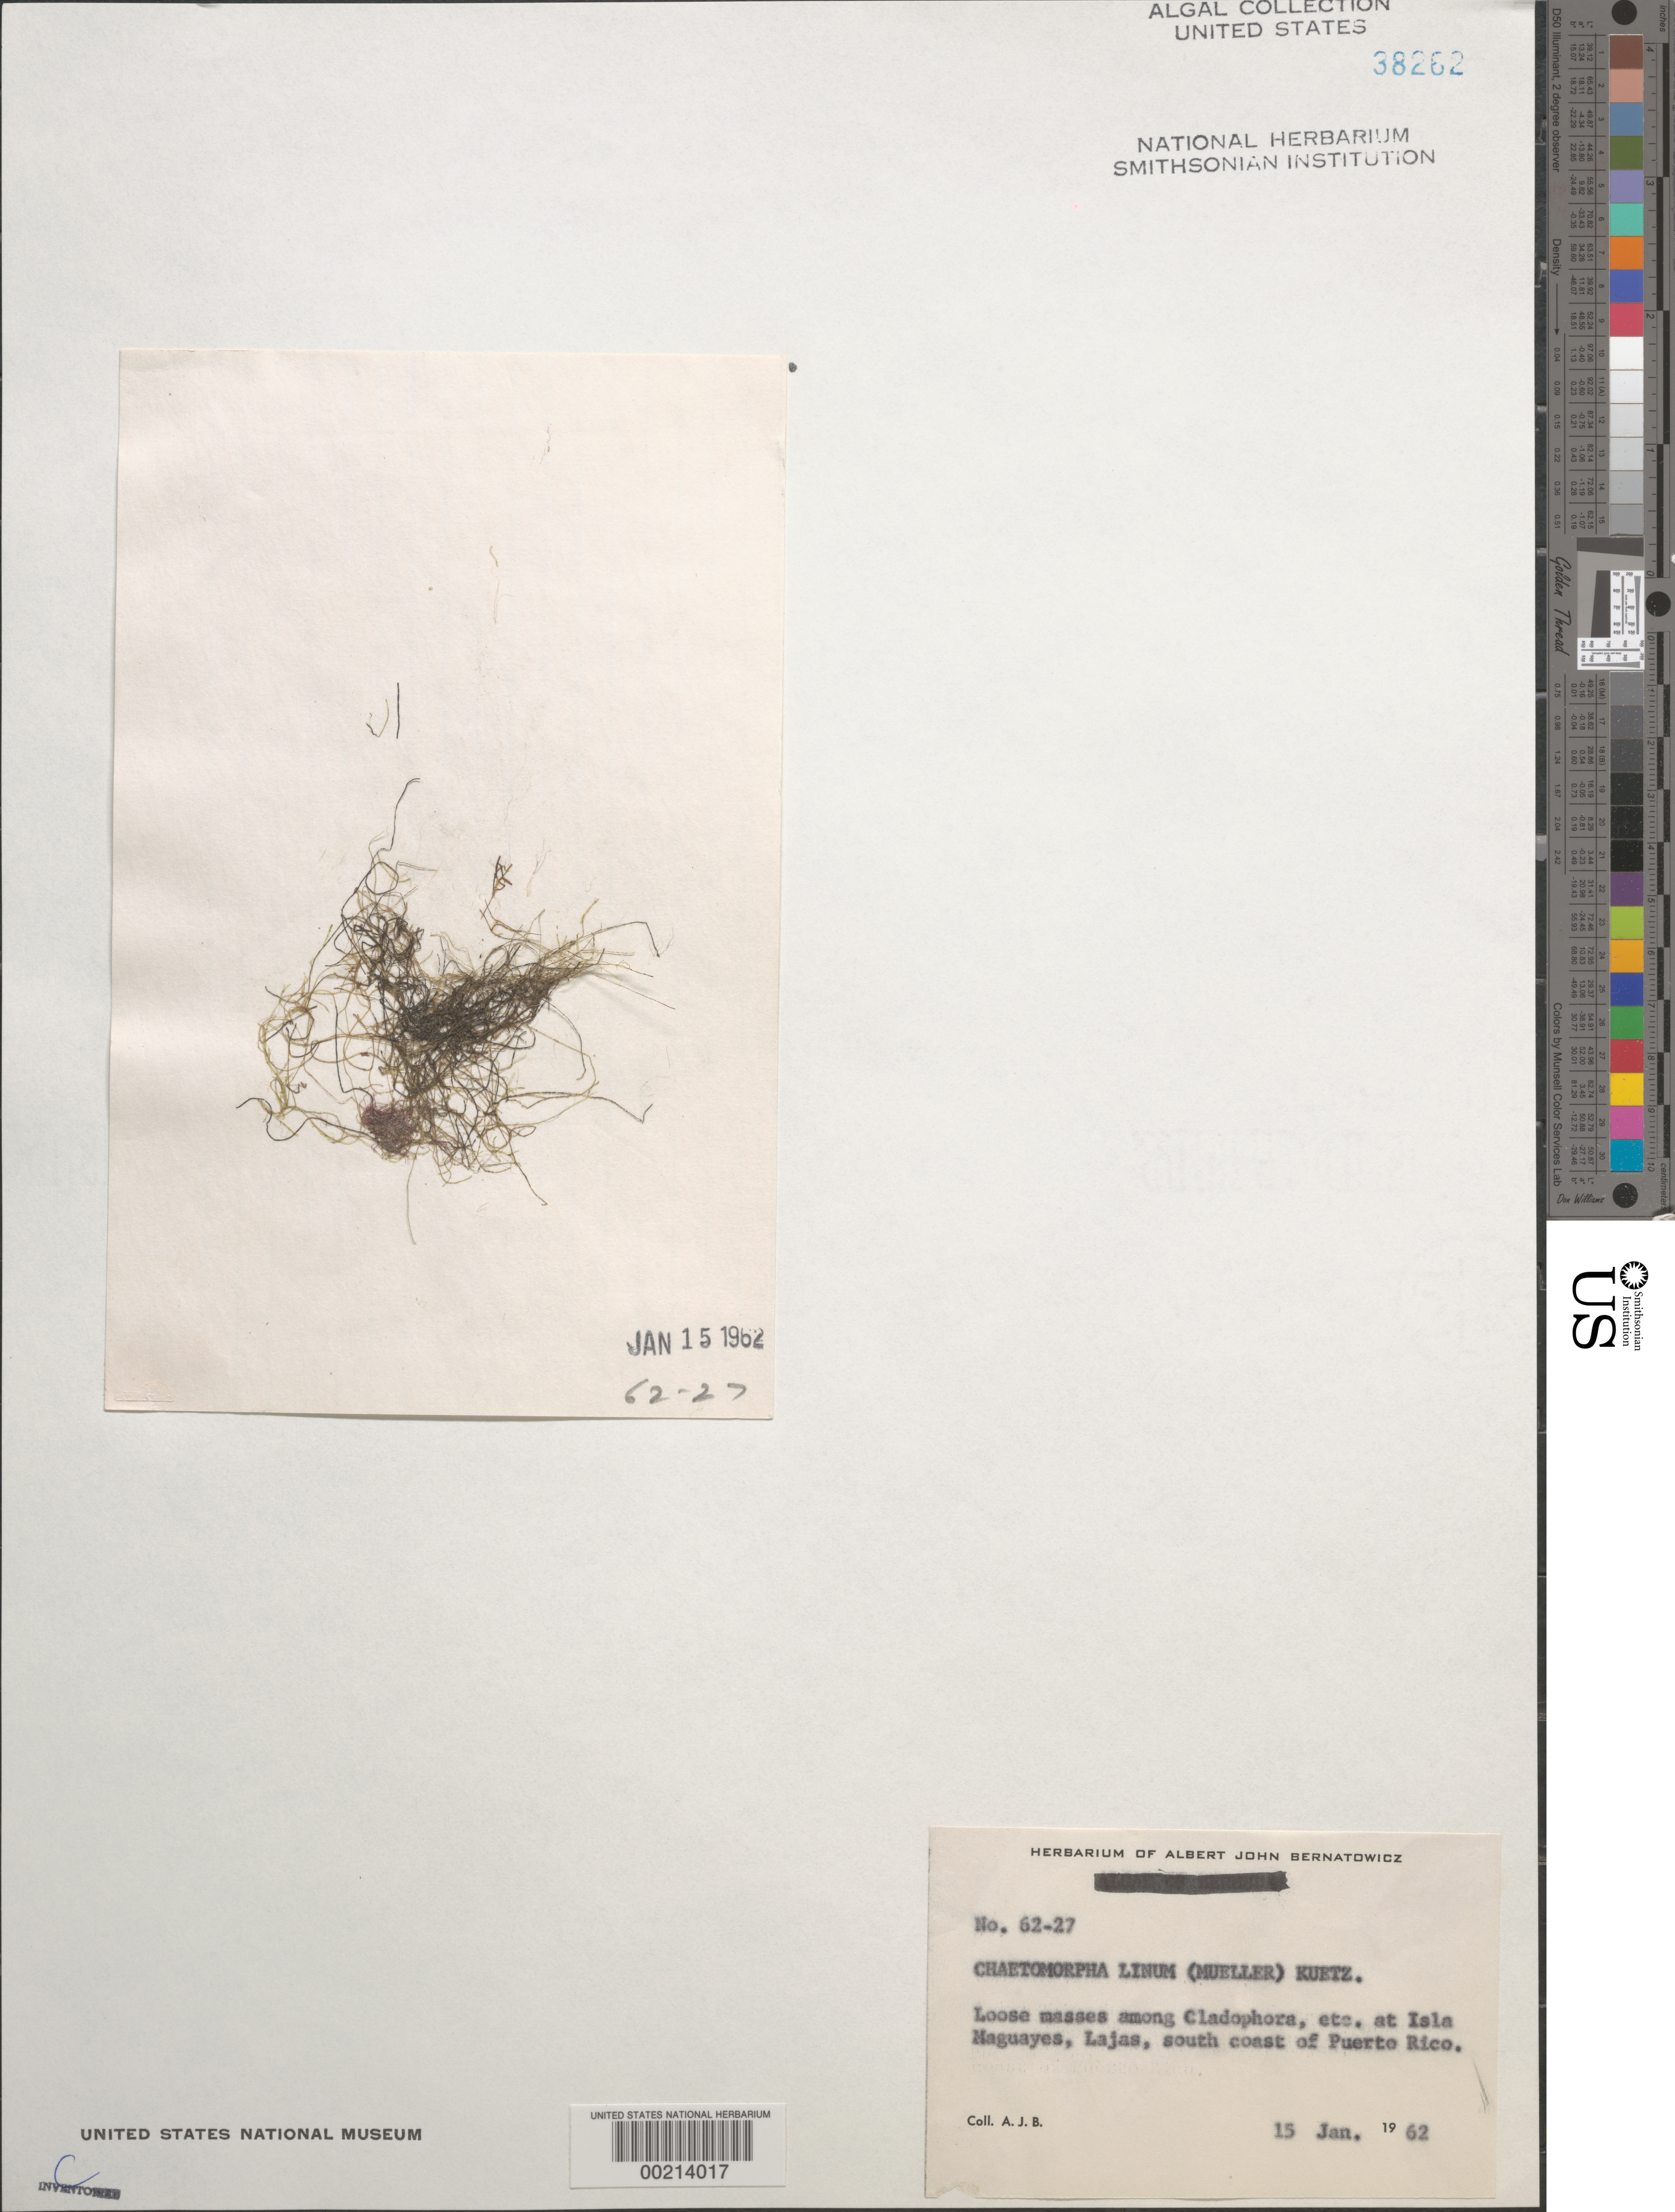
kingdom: Plantae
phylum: Chlorophyta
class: Ulvophyceae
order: Cladophorales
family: Cladophoraceae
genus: Chaetomorpha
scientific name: Chaetomorpha linum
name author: (O.F. Muell.) Kütz.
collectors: A. Bernatowicz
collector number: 62-27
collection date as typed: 15 Jan 1962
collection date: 1962-01-15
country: Puerto Rico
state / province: Lajas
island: Isla Maguayes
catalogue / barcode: US 38262